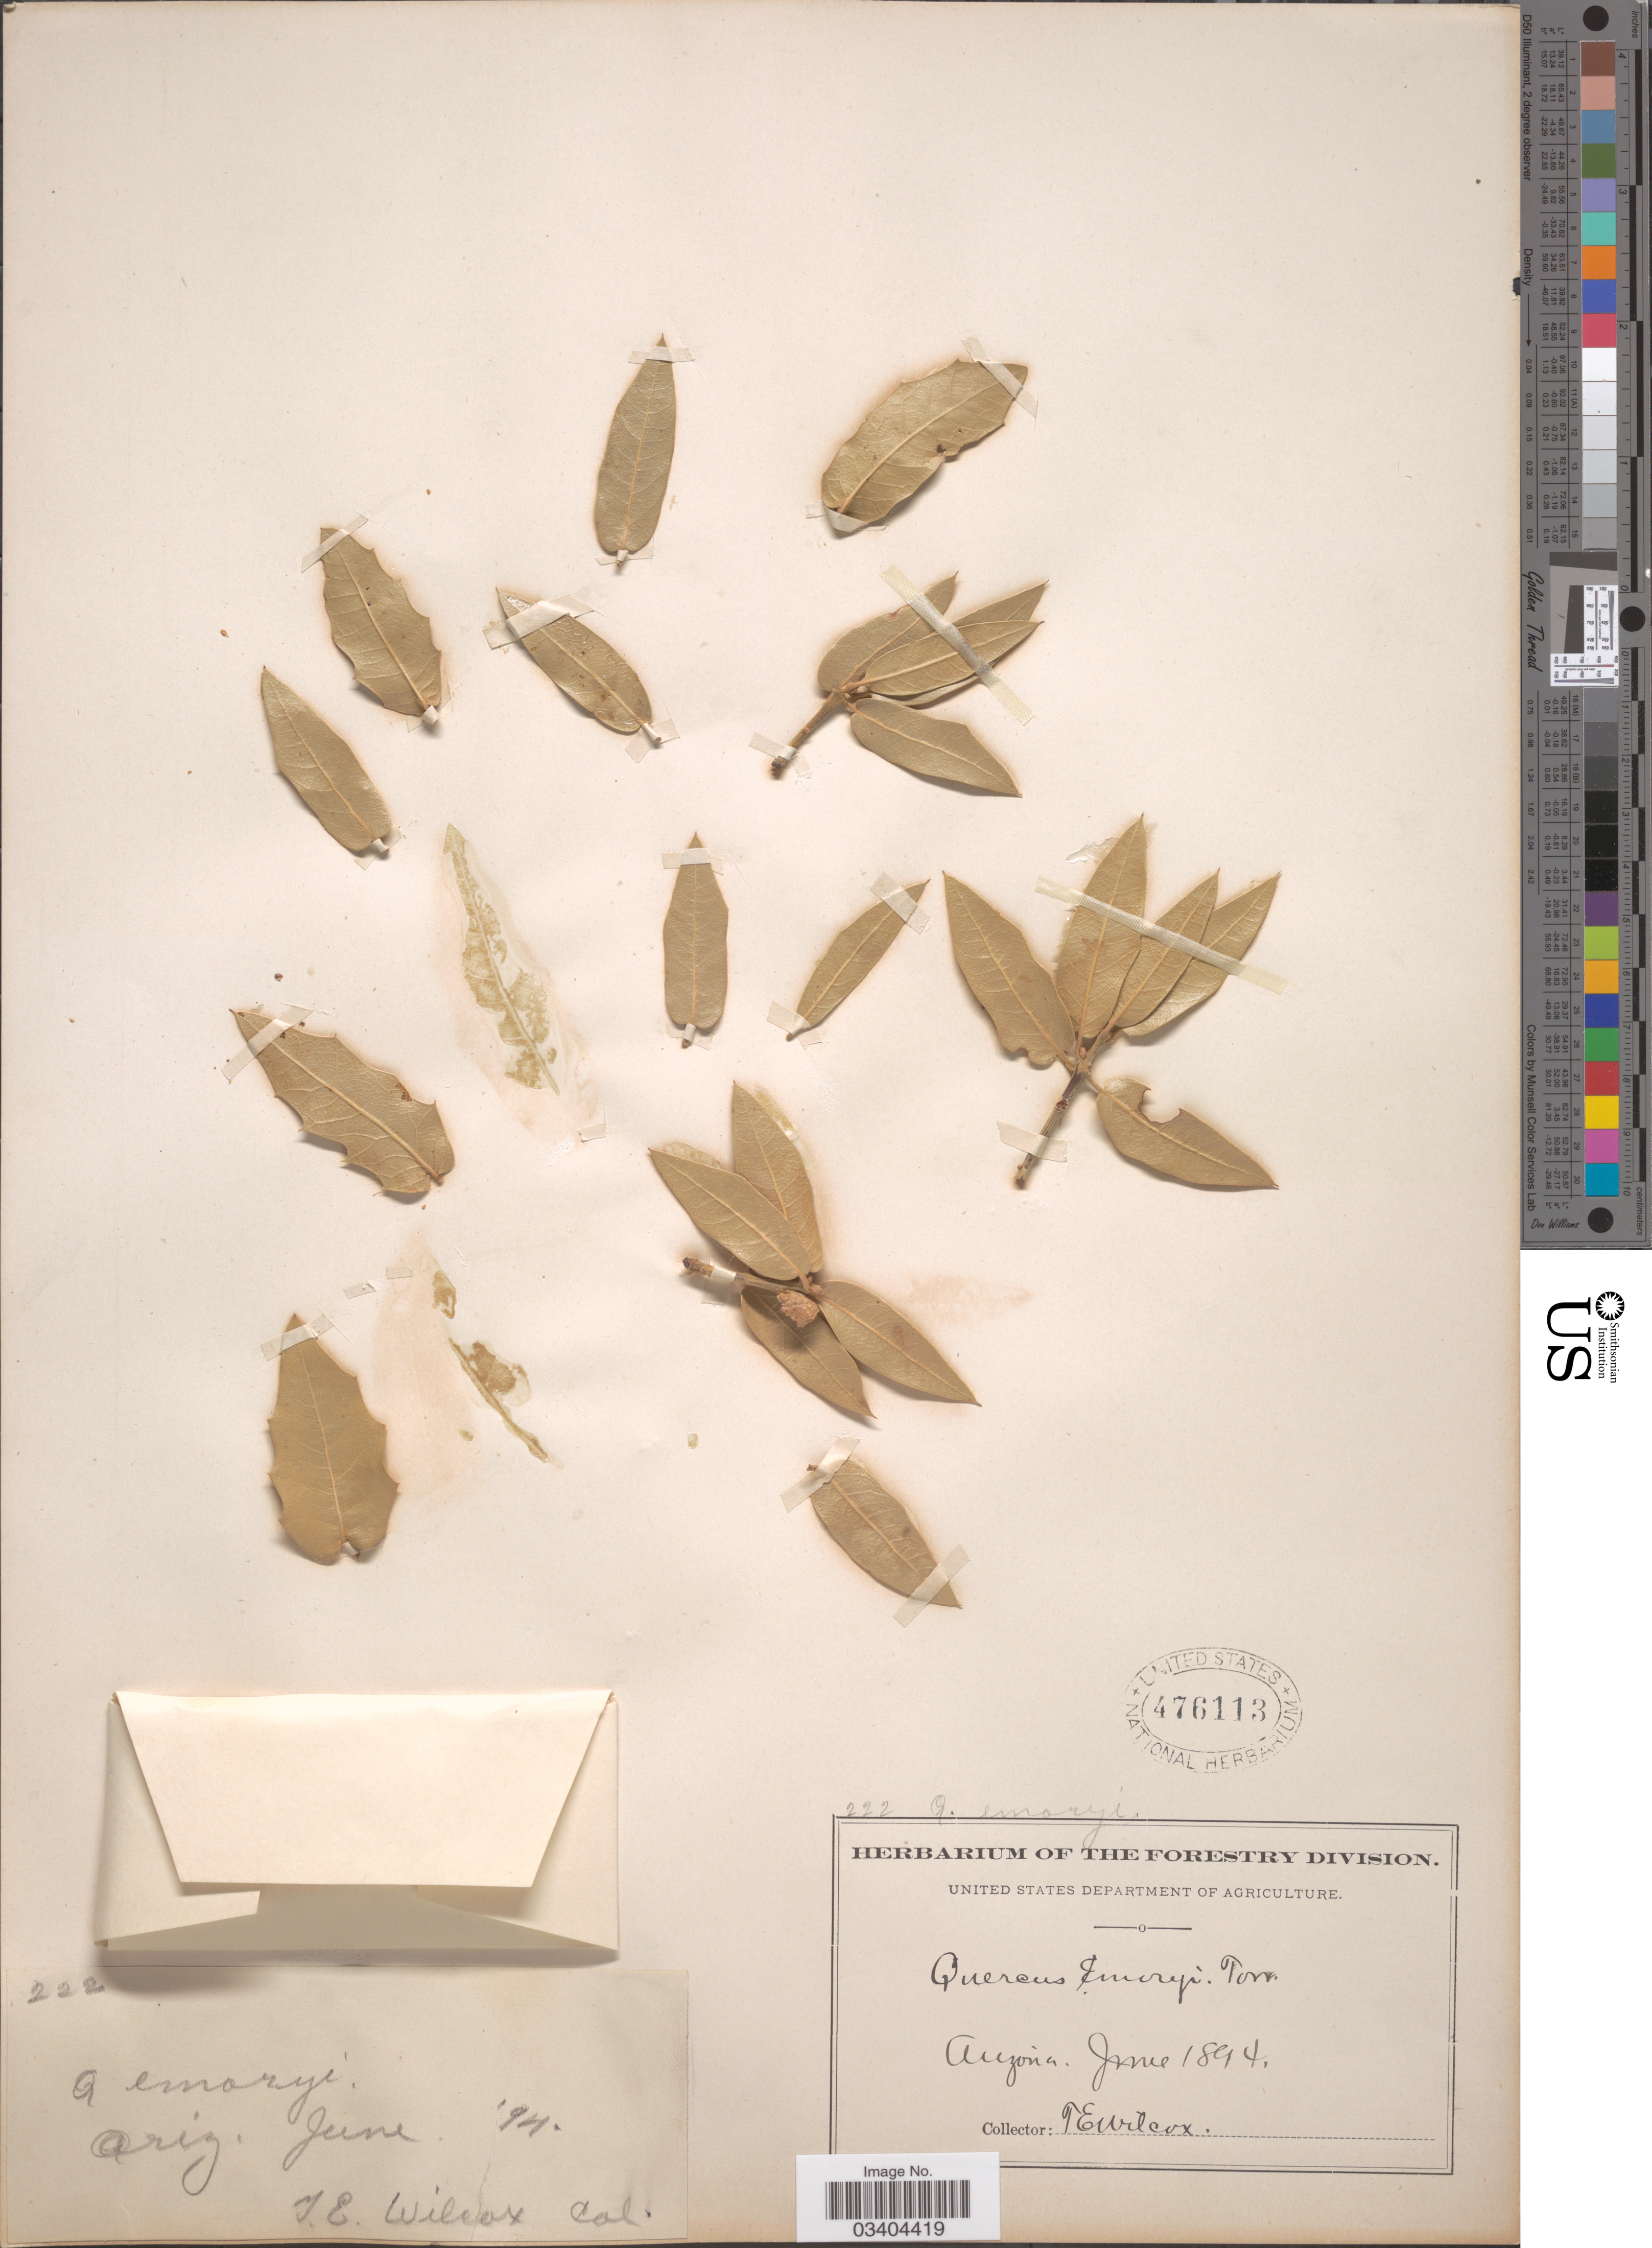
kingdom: Plantae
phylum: Tracheophyta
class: Magnoliopsida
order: Fagales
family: Fagaceae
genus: Quercus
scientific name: Quercus emoryi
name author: Torr. in Emory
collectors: T. E. Wilcox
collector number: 222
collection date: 1894-06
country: United States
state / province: Arizona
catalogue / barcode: US 476113